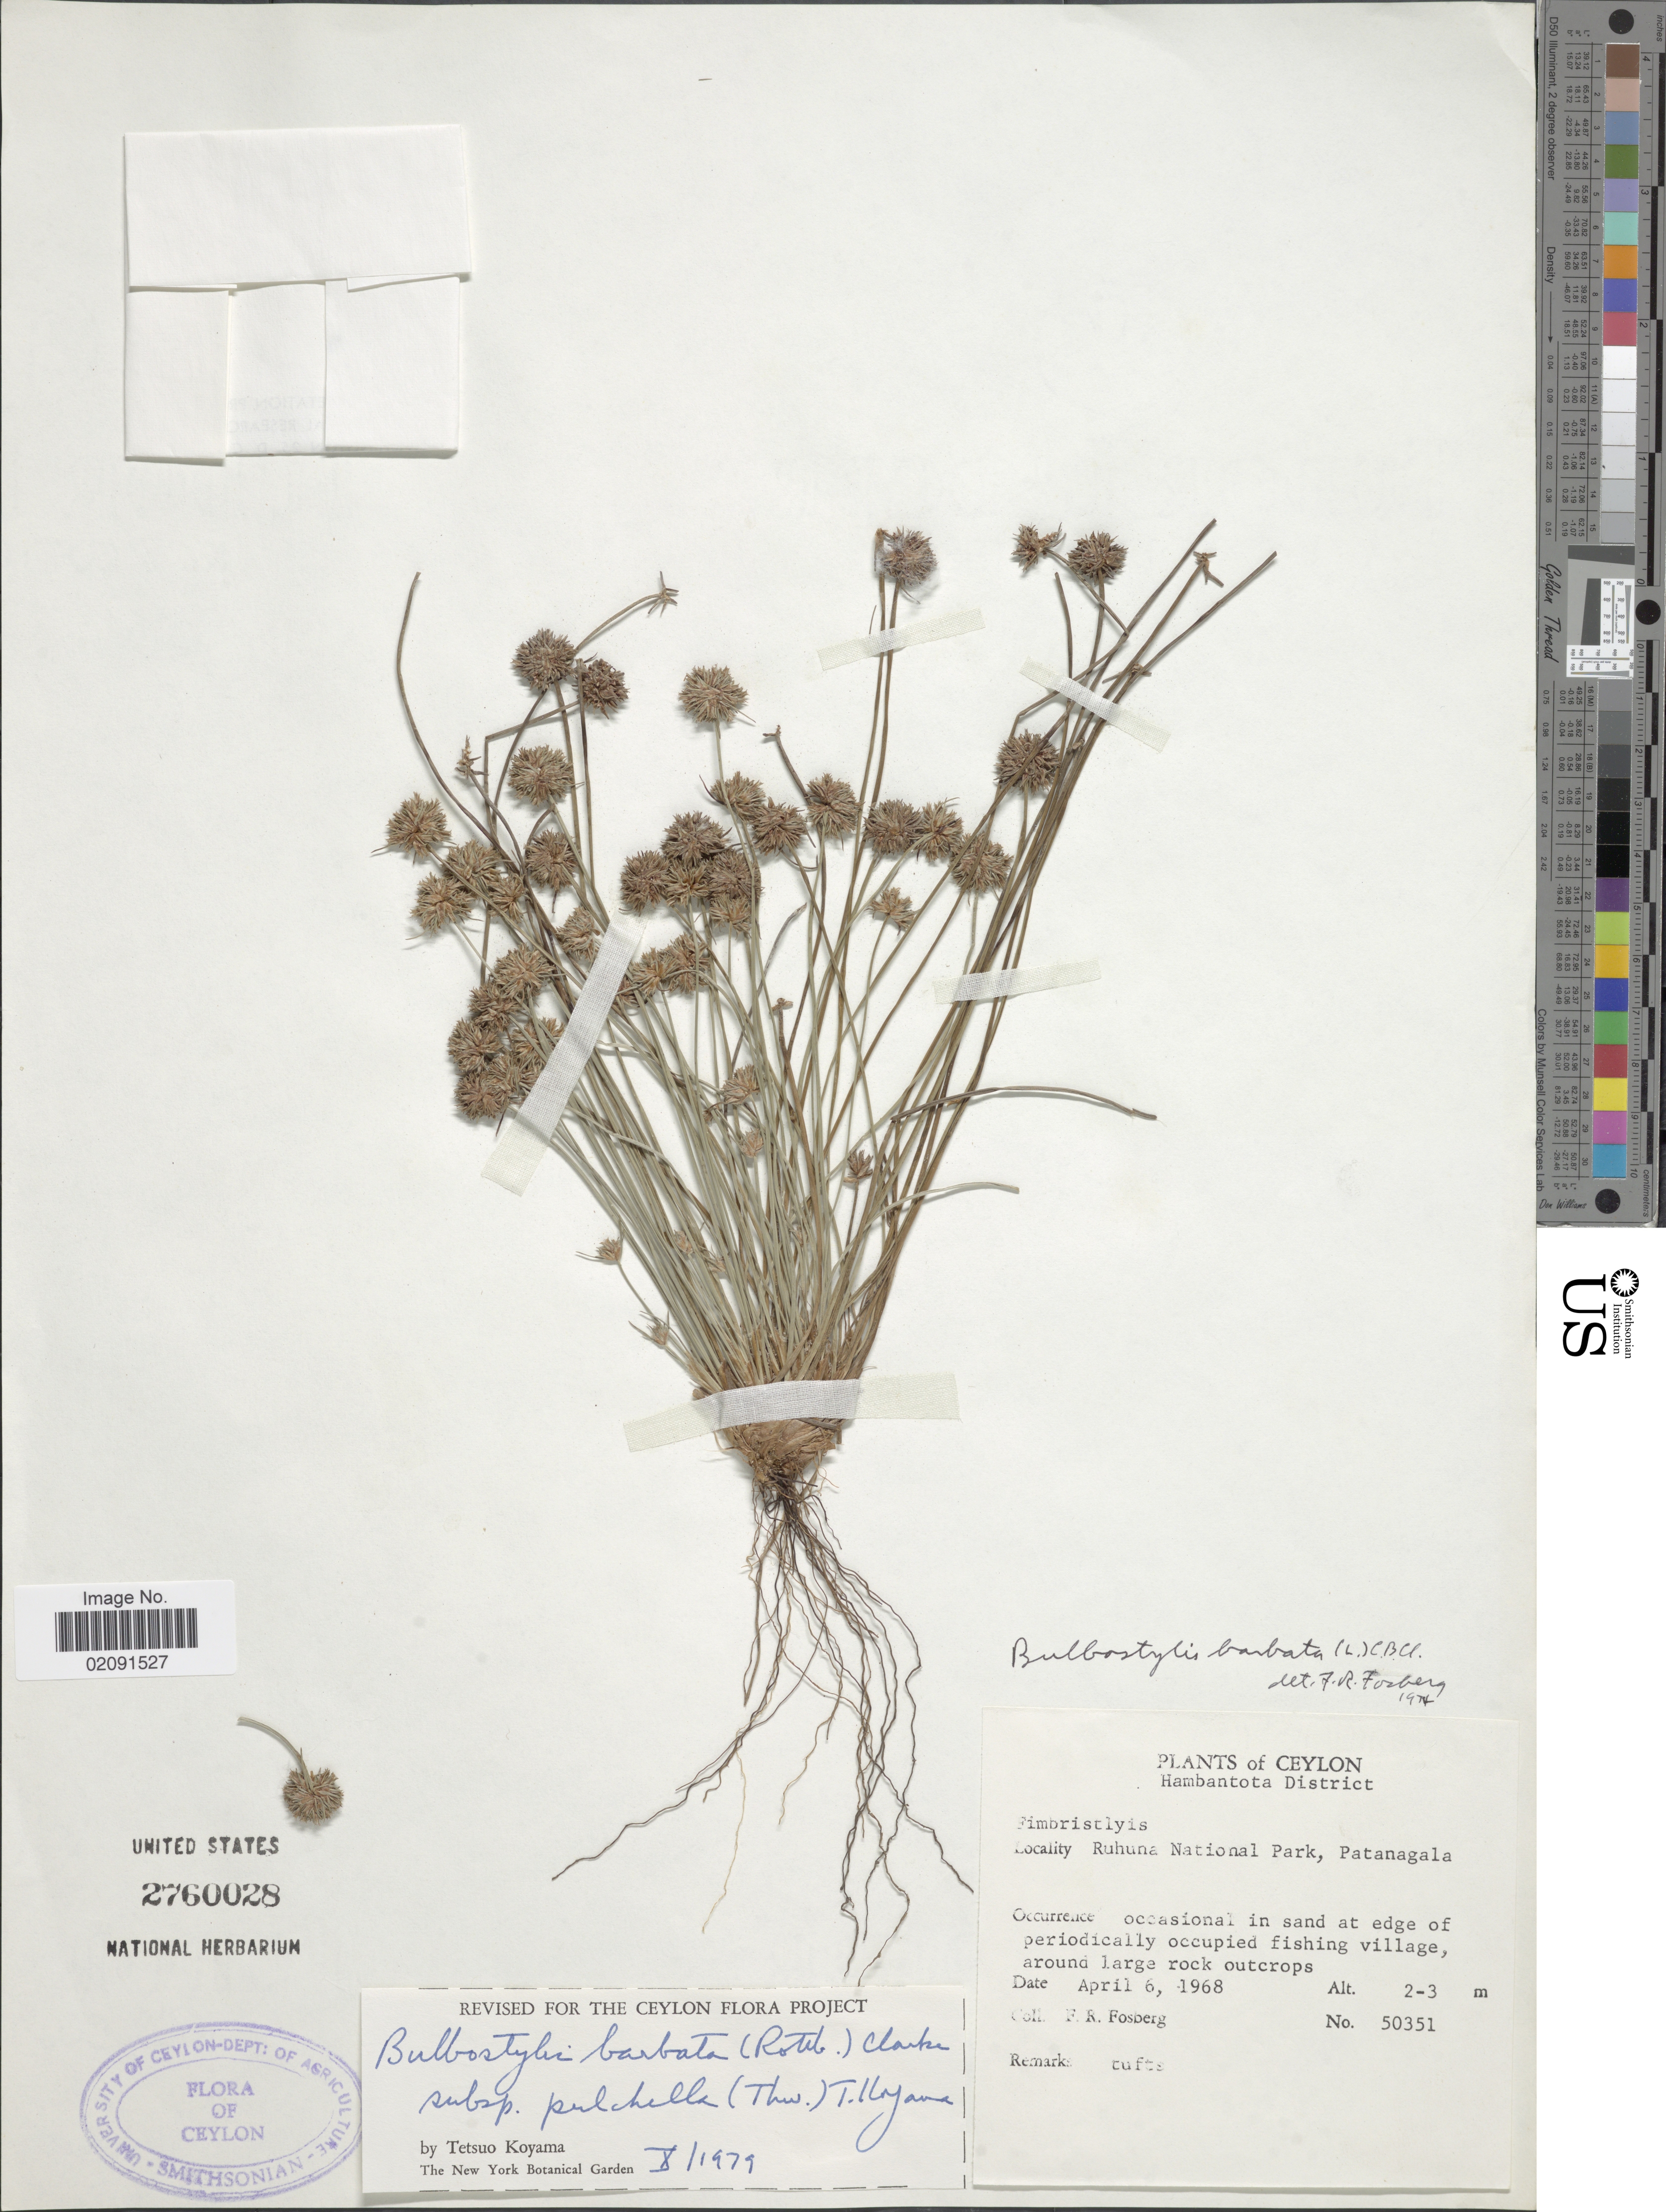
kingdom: Plantae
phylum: Tracheophyta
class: Liliopsida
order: Poales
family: Cyperaceae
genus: Bulbostylis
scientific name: Bulbostylis barbata subsp. pulchella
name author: (Thwaites) T. Koyama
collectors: F. R. Fosberg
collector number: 50351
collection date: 1968-04-06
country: Sri Lanka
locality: Ceylon, Hambantota District, Ruhuna National Park, Patanagala, occasional in sand at edge of peridoically occupied fishing village.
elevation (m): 2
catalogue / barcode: US 2760028